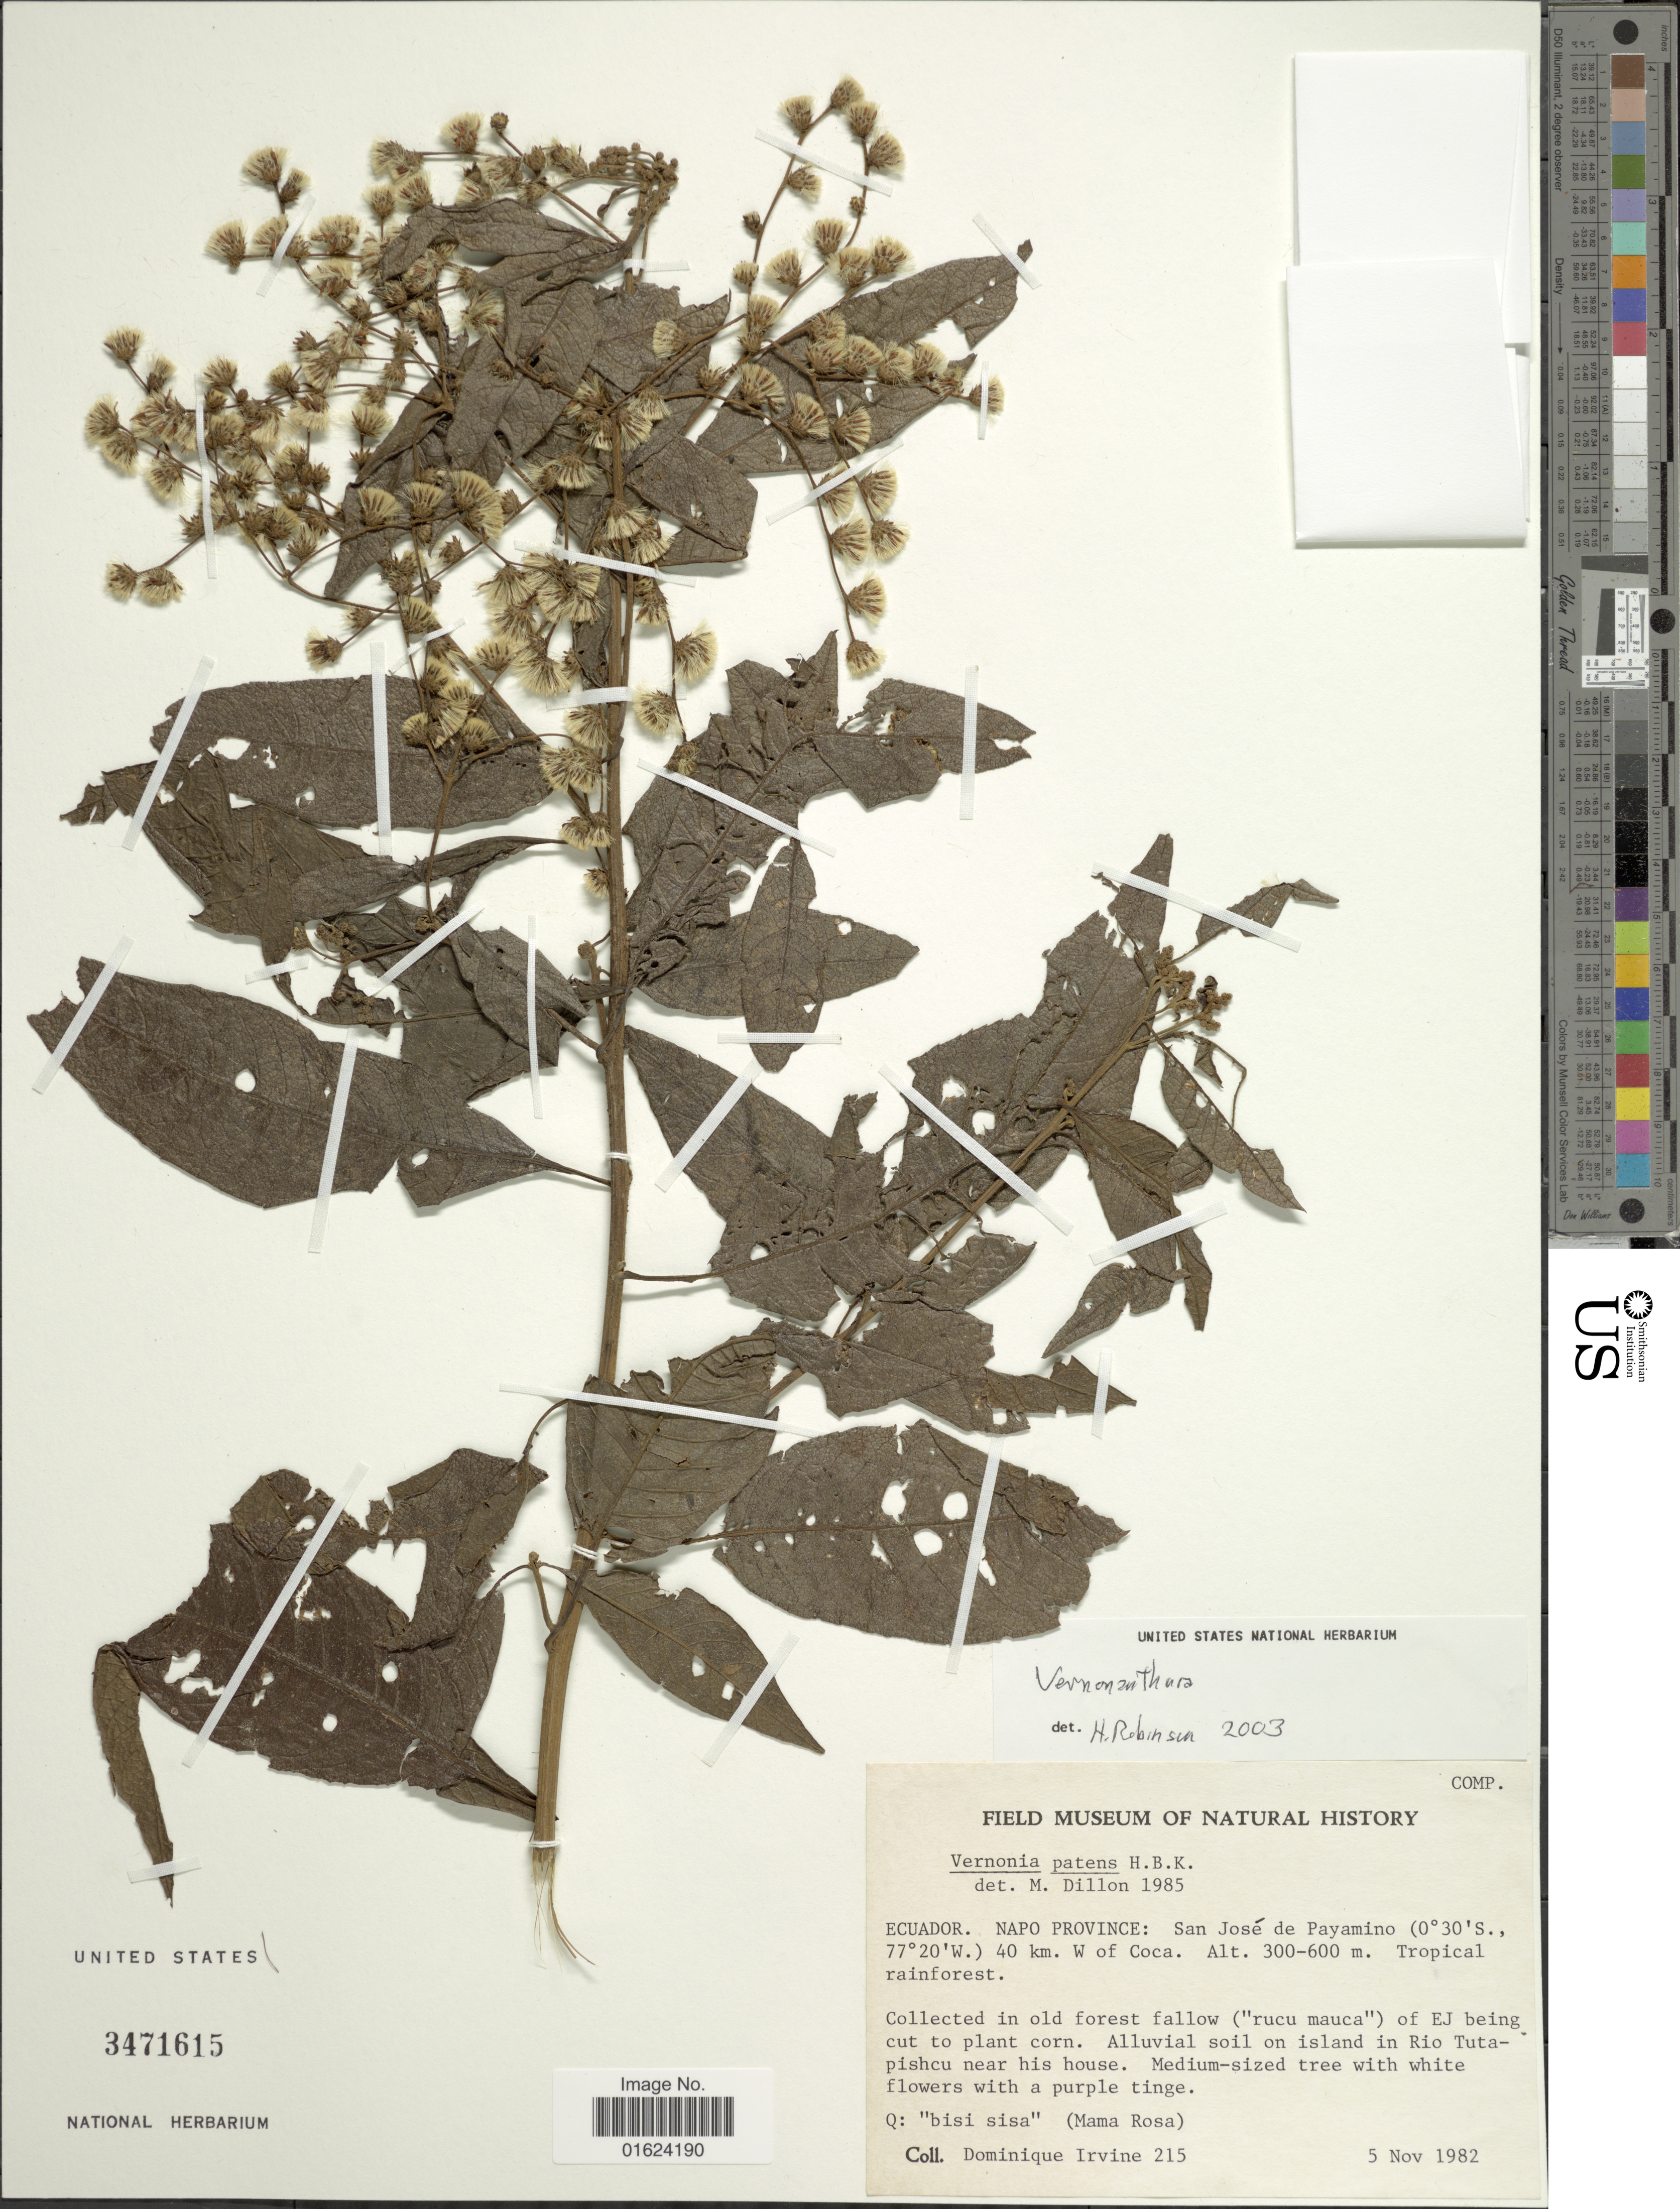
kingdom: Plantae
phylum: Tracheophyta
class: Magnoliopsida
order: Asterales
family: Asteraceae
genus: Vernonanthura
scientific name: Vernonanthura patens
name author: (Kunth) H. Rob.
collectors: D. Irvine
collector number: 215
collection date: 1982-11-05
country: Ecuador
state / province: Napo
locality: Ecuador. Napo Province: San Jose de Payamino 40 km. W of Coca.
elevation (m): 300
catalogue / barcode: US 3471615